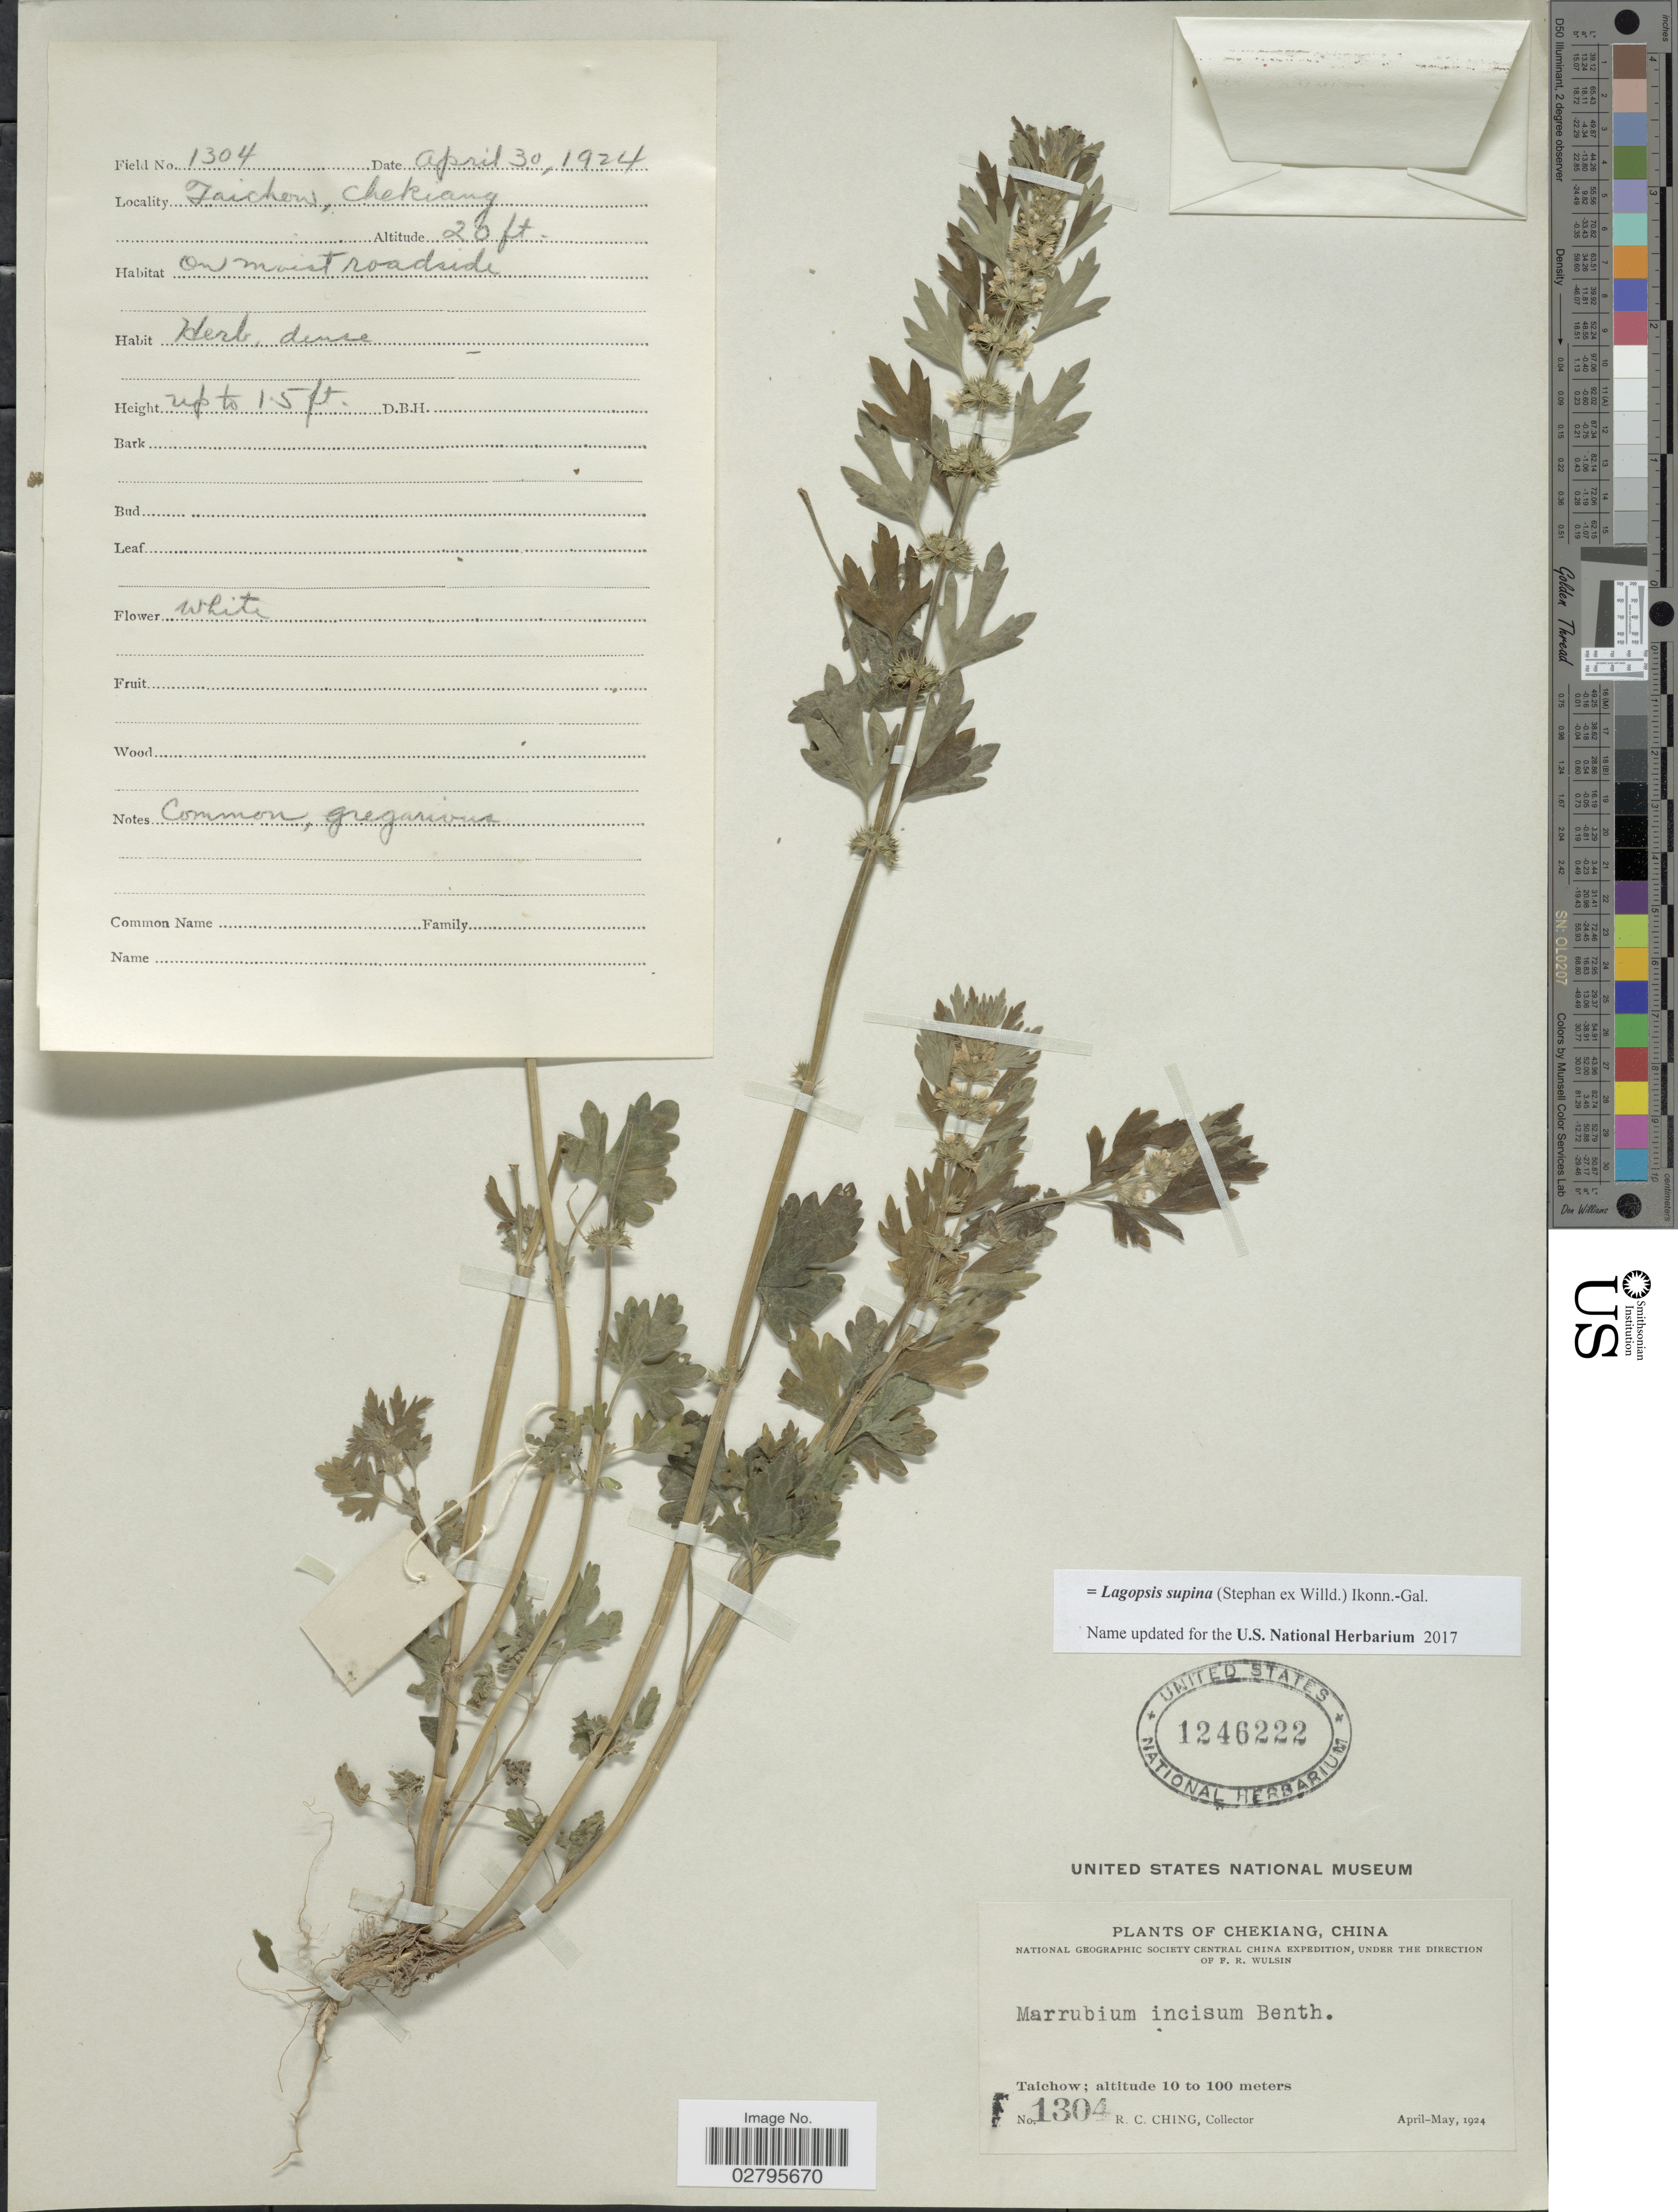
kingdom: Plantae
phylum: Tracheophyta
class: Magnoliopsida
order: Lamiales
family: Lamiaceae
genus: Lagopsis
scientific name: Lagopsis supina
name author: (Steph. ex Willd.) Ikonn.-Gal.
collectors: R. C. Ching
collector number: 1304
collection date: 1924-04-30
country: China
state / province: Zhejiang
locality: Chekiang, Taichow.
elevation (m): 10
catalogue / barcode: US 1246222